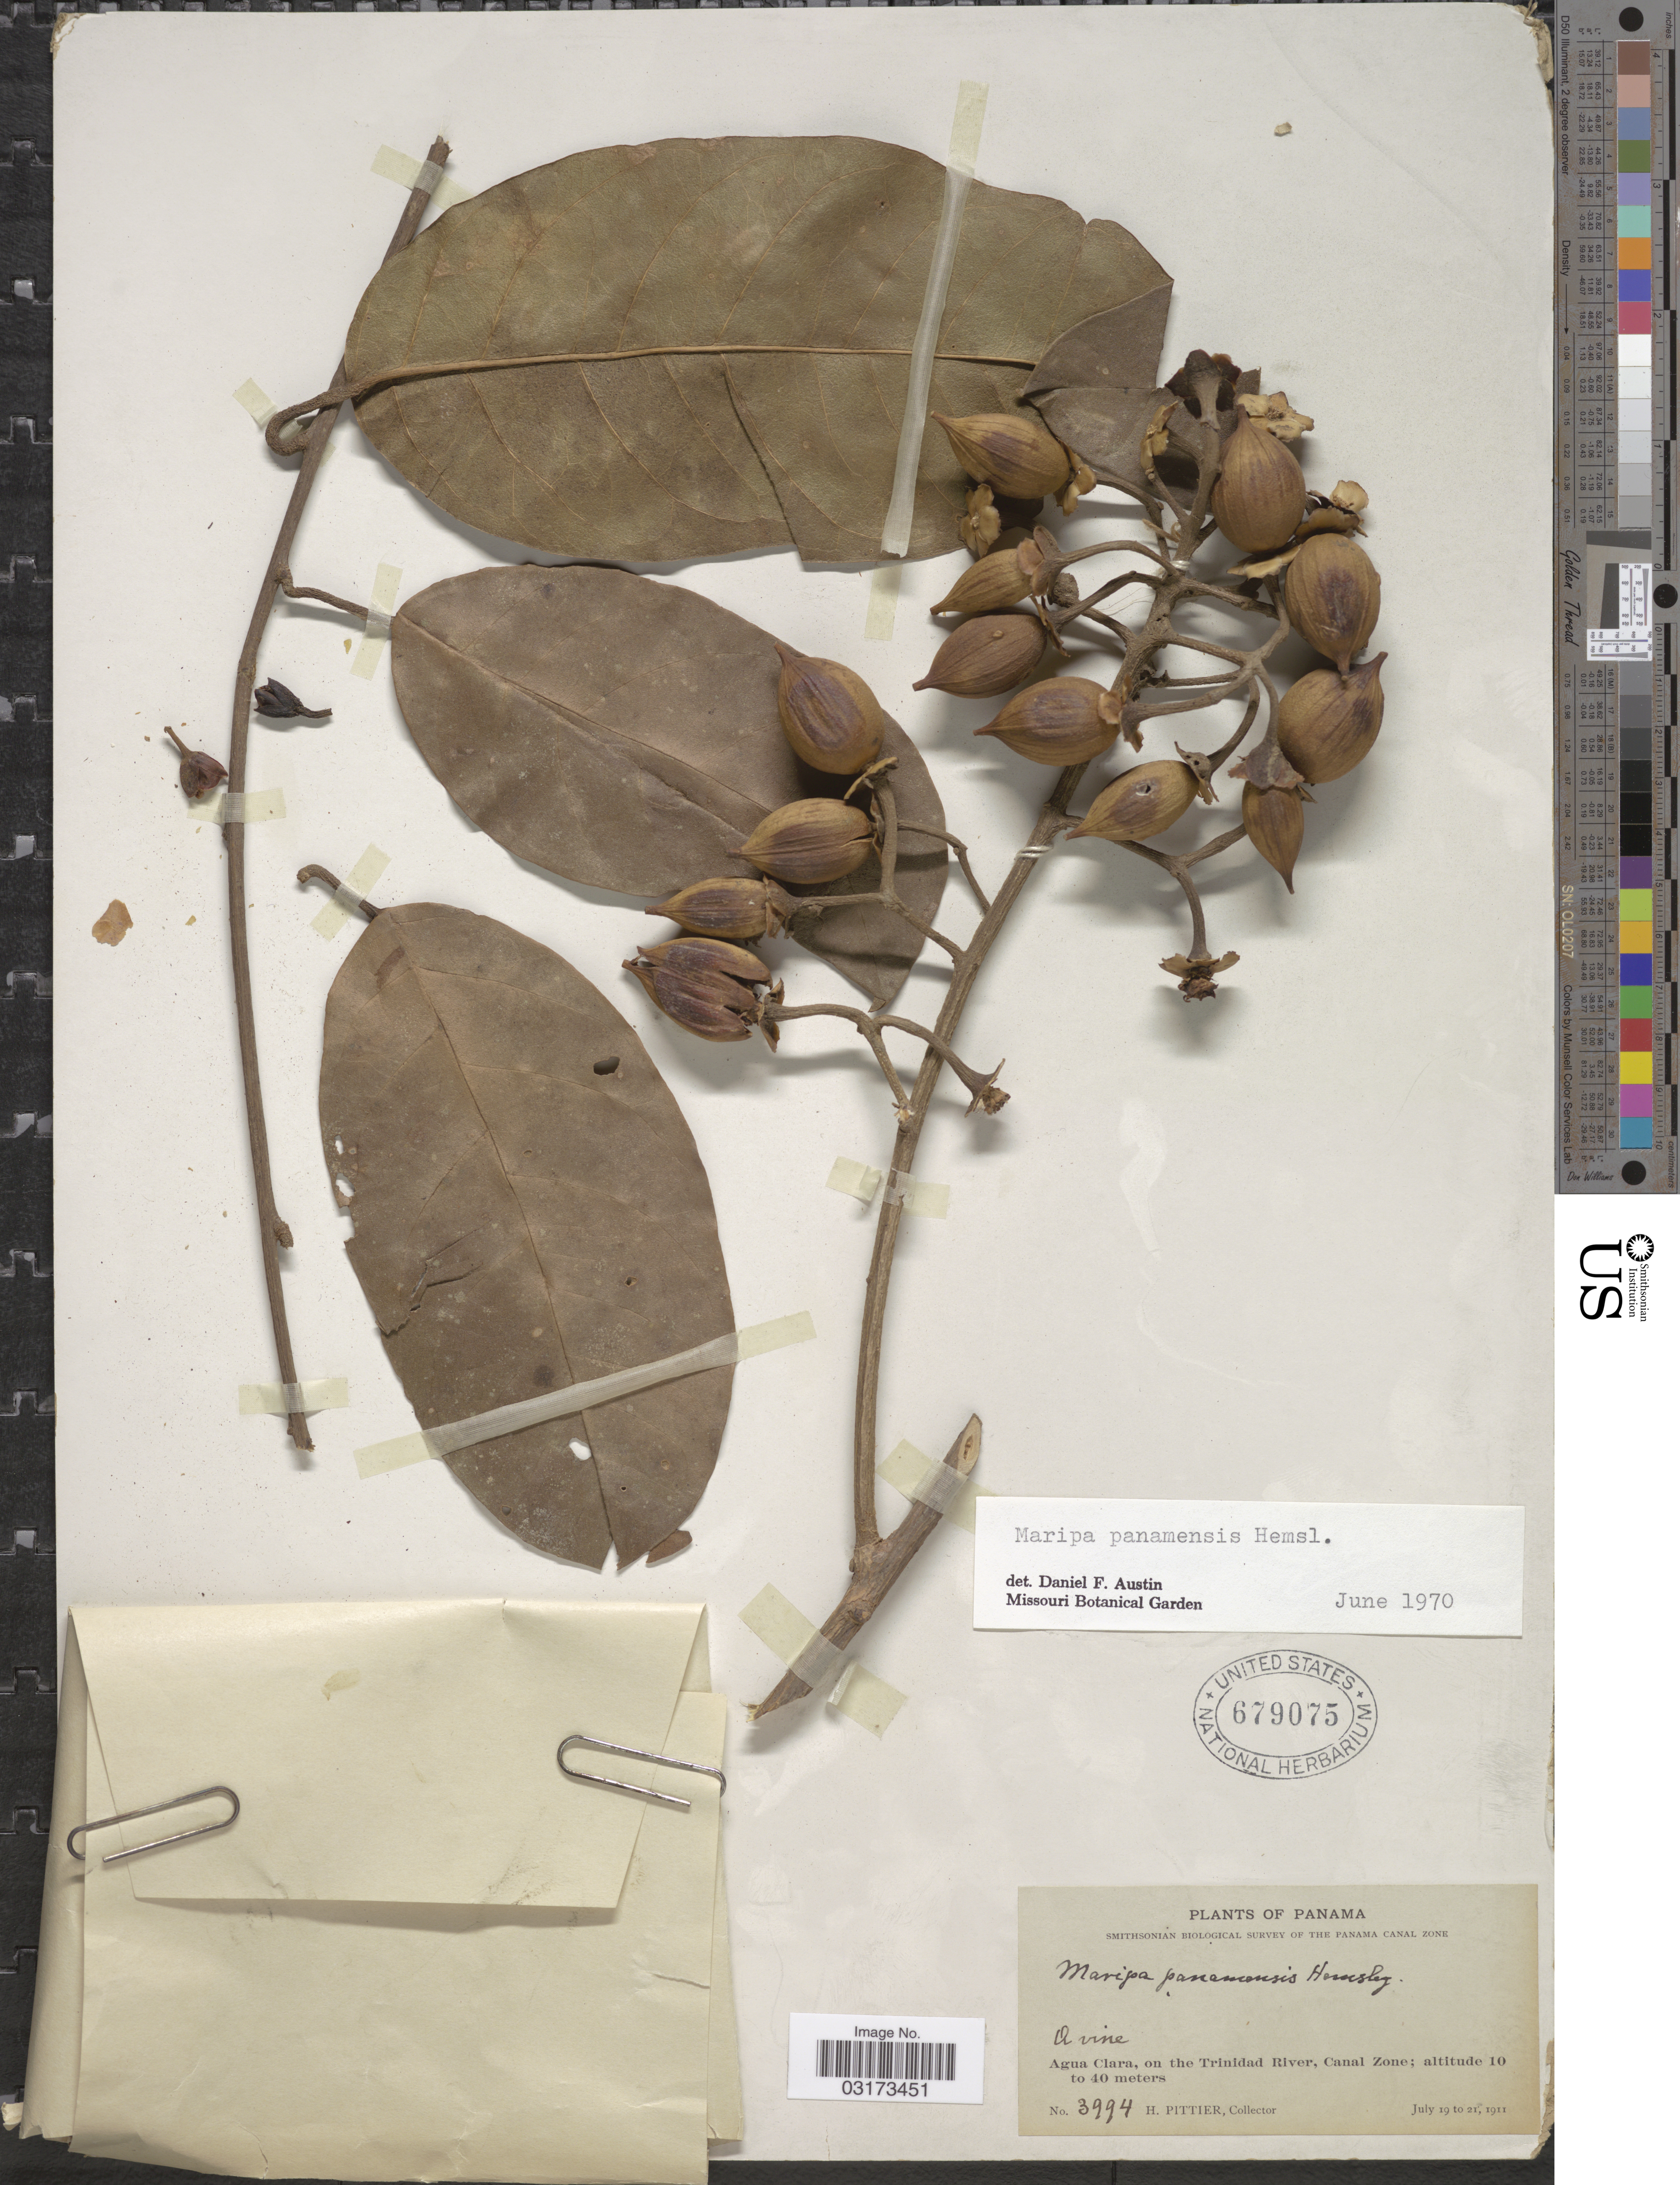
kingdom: Plantae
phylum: Tracheophyta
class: Magnoliopsida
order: Solanales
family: Convolvulaceae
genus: Maripa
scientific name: Maripa panamensis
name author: Hemsl.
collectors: H. F. Pittier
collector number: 3994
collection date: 1911-07-19/1911-07-21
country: Panama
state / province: Colón / Panamá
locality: The Panama Canal Zone. Agua Clara, on the Trinidad River, Canal Zone.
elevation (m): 10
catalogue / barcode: US 679075